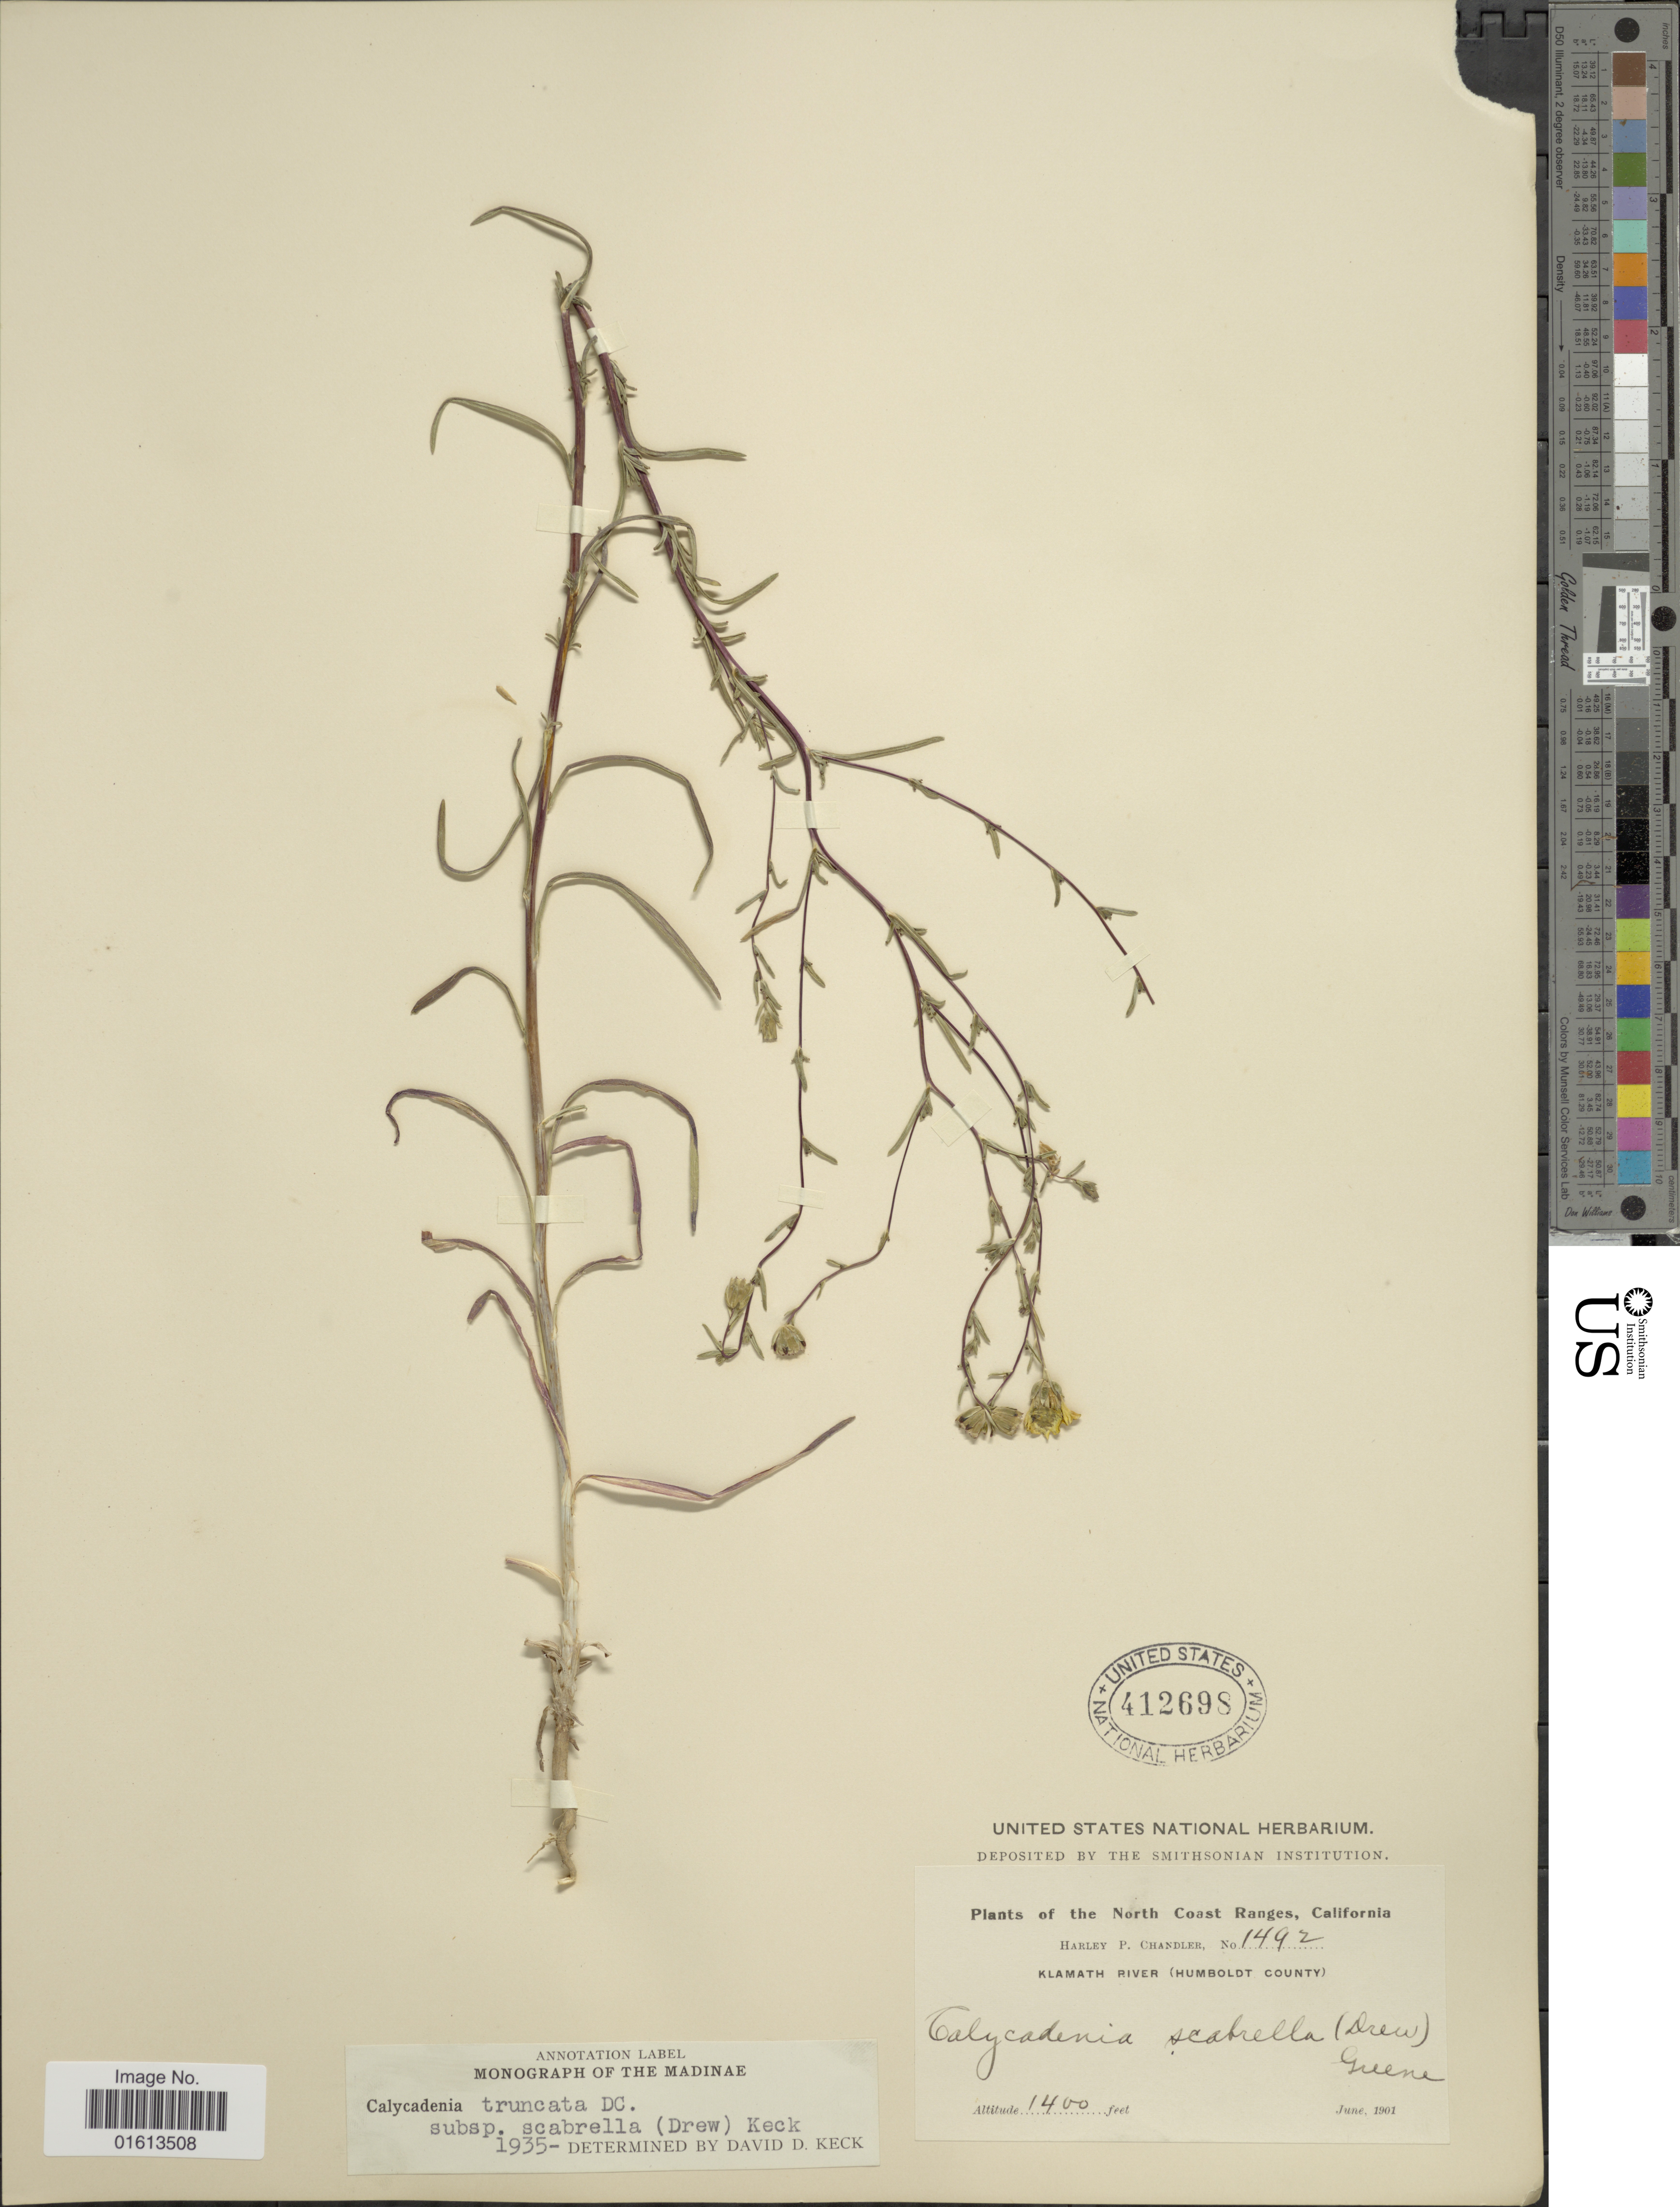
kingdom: Plantae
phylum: Tracheophyta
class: Magnoliopsida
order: Asterales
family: Asteraceae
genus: Calycadenia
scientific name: Calycadenia truncata subsp. scabrella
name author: (Drew) D.D. Keck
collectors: H. Chandler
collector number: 1492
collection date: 1901-06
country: United States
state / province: California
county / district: Humboldt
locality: North Coast Ranges, Klamath River (Humboldt County)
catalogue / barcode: US 412698